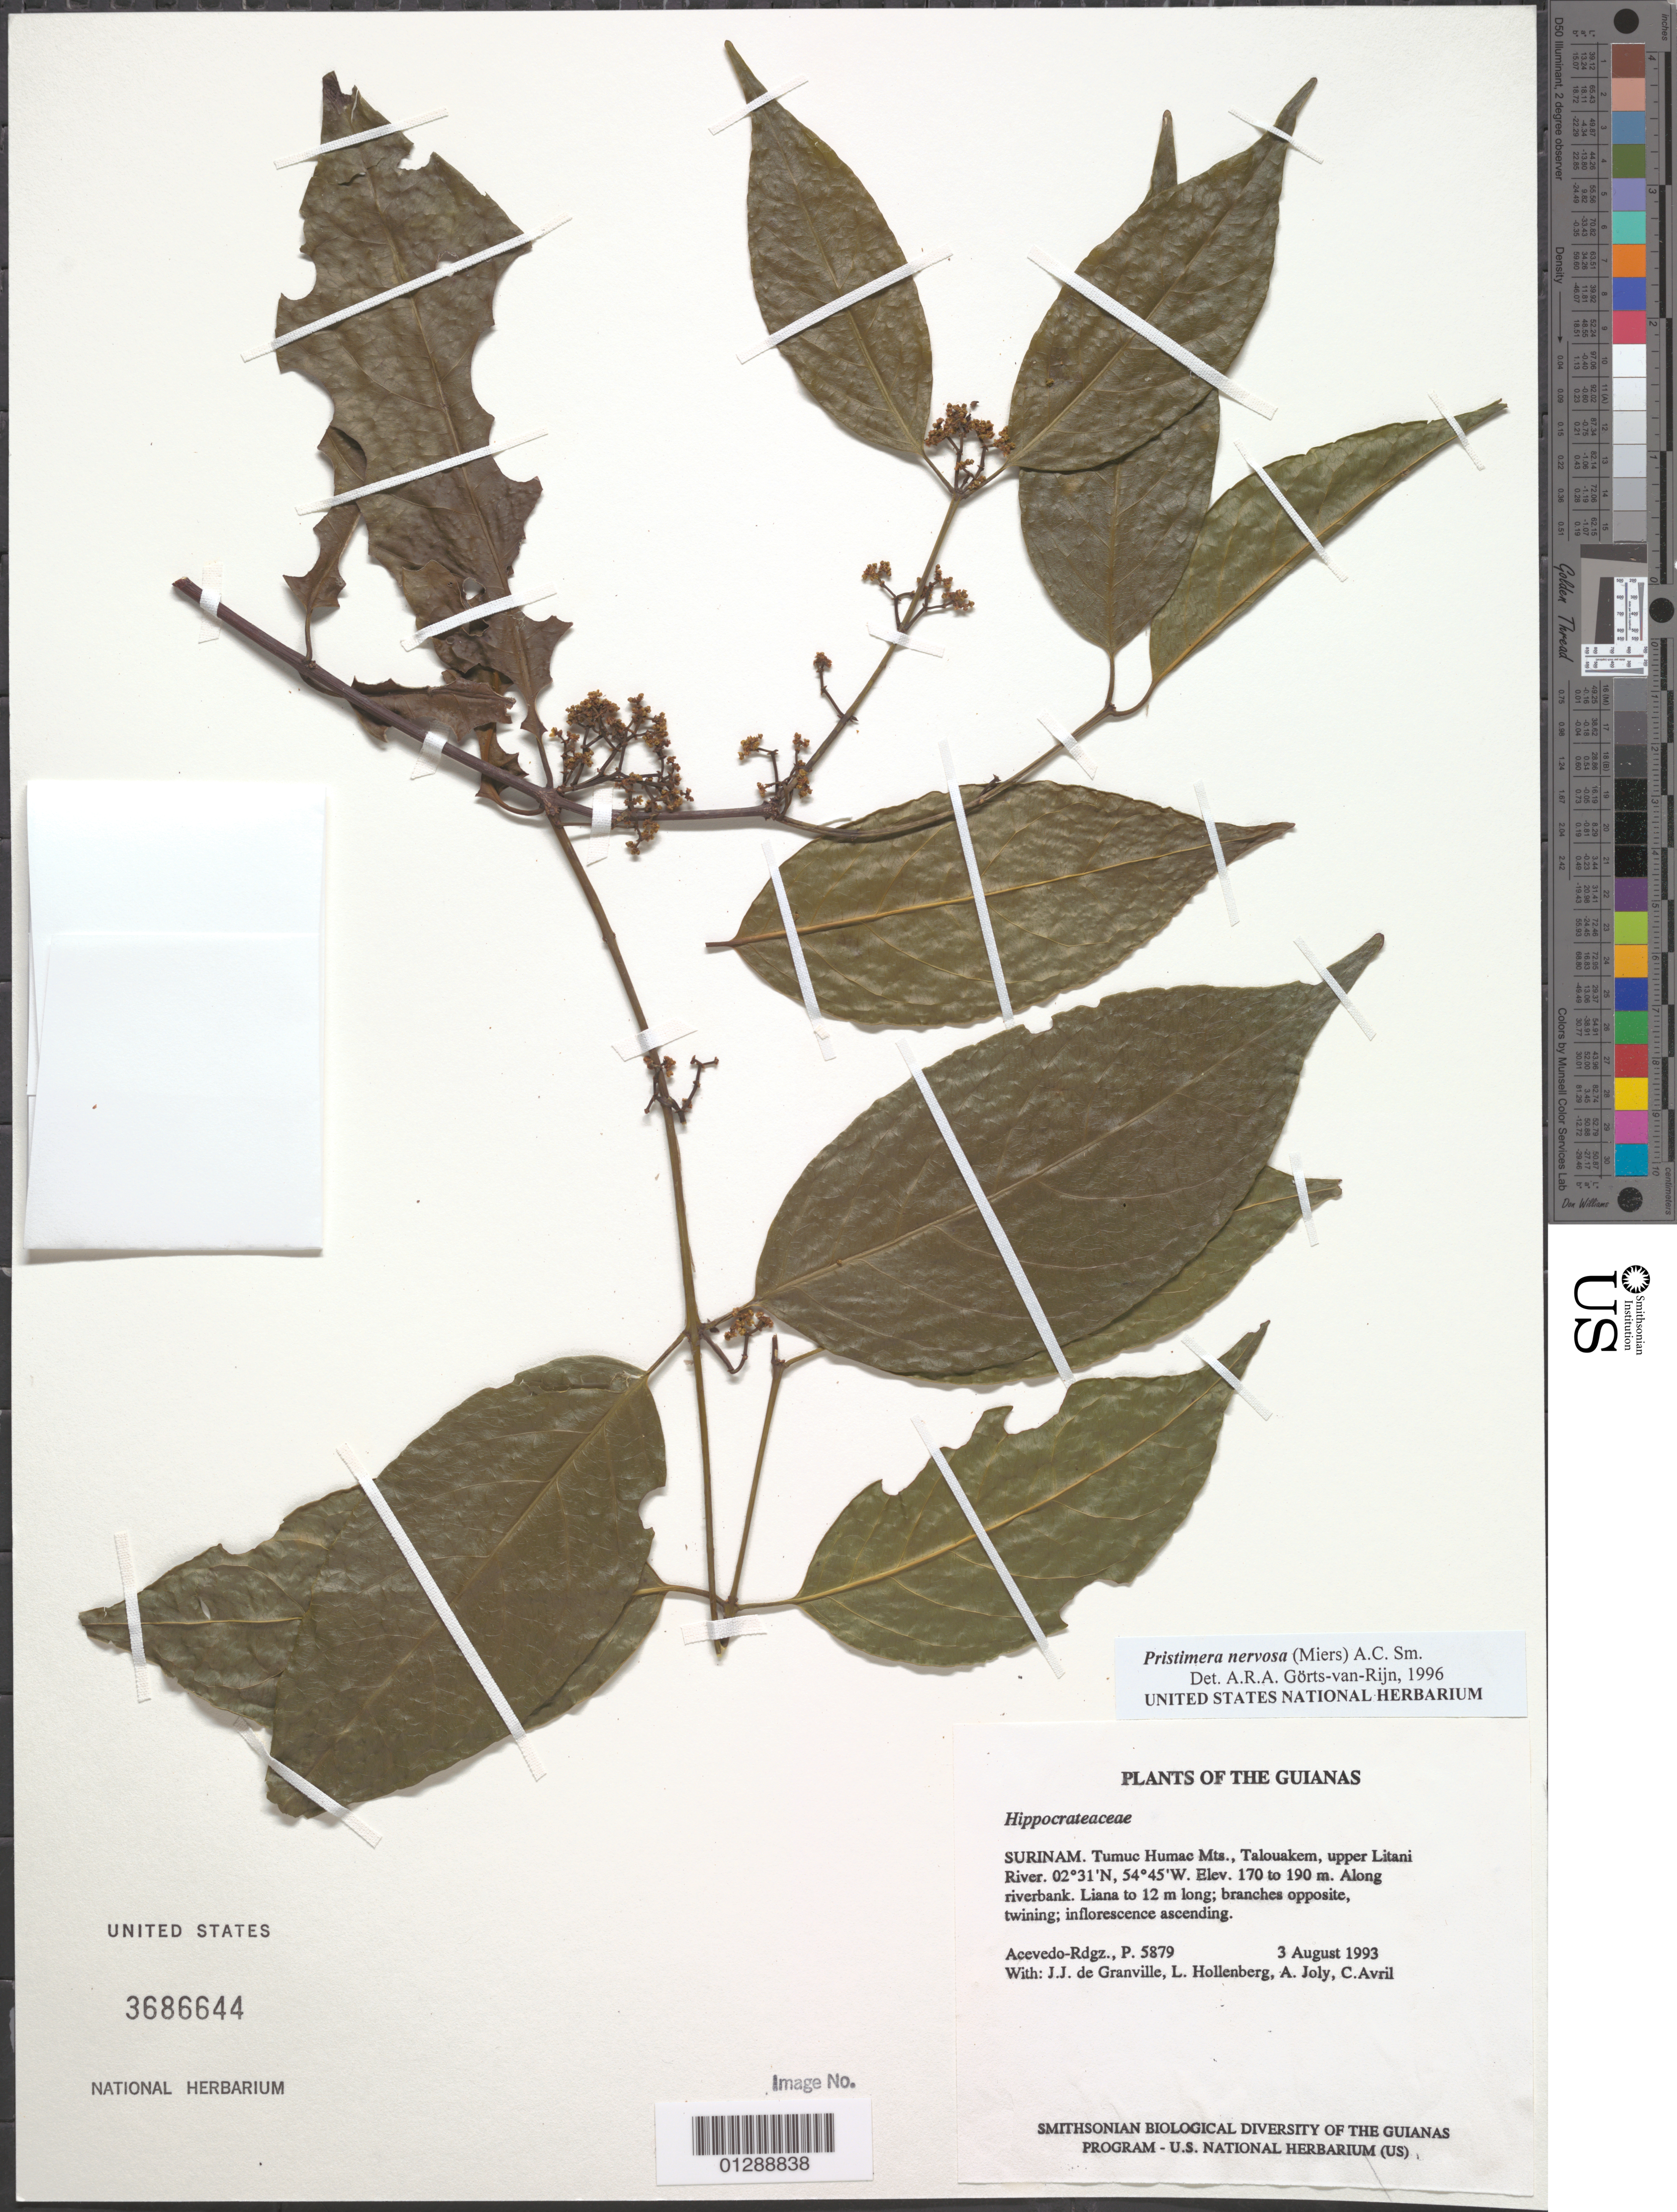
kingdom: Plantae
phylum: Tracheophyta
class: Magnoliopsida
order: Celastrales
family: Celastraceae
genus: Pristimera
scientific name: Pristimera nervosa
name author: (Miers) A.C. Sm.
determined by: Görts-van Rijn, A. R. A.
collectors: P. Acevedo-Rodr., J.-J. de Granville, L. Hollenberg, A. Joly & C. Avril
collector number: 5879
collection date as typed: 3 August 1993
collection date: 1993-08-03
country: Suriname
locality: Tumuc Humac Mts., Talouakem, upper Litani River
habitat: Along riverbank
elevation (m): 170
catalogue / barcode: US 3686644